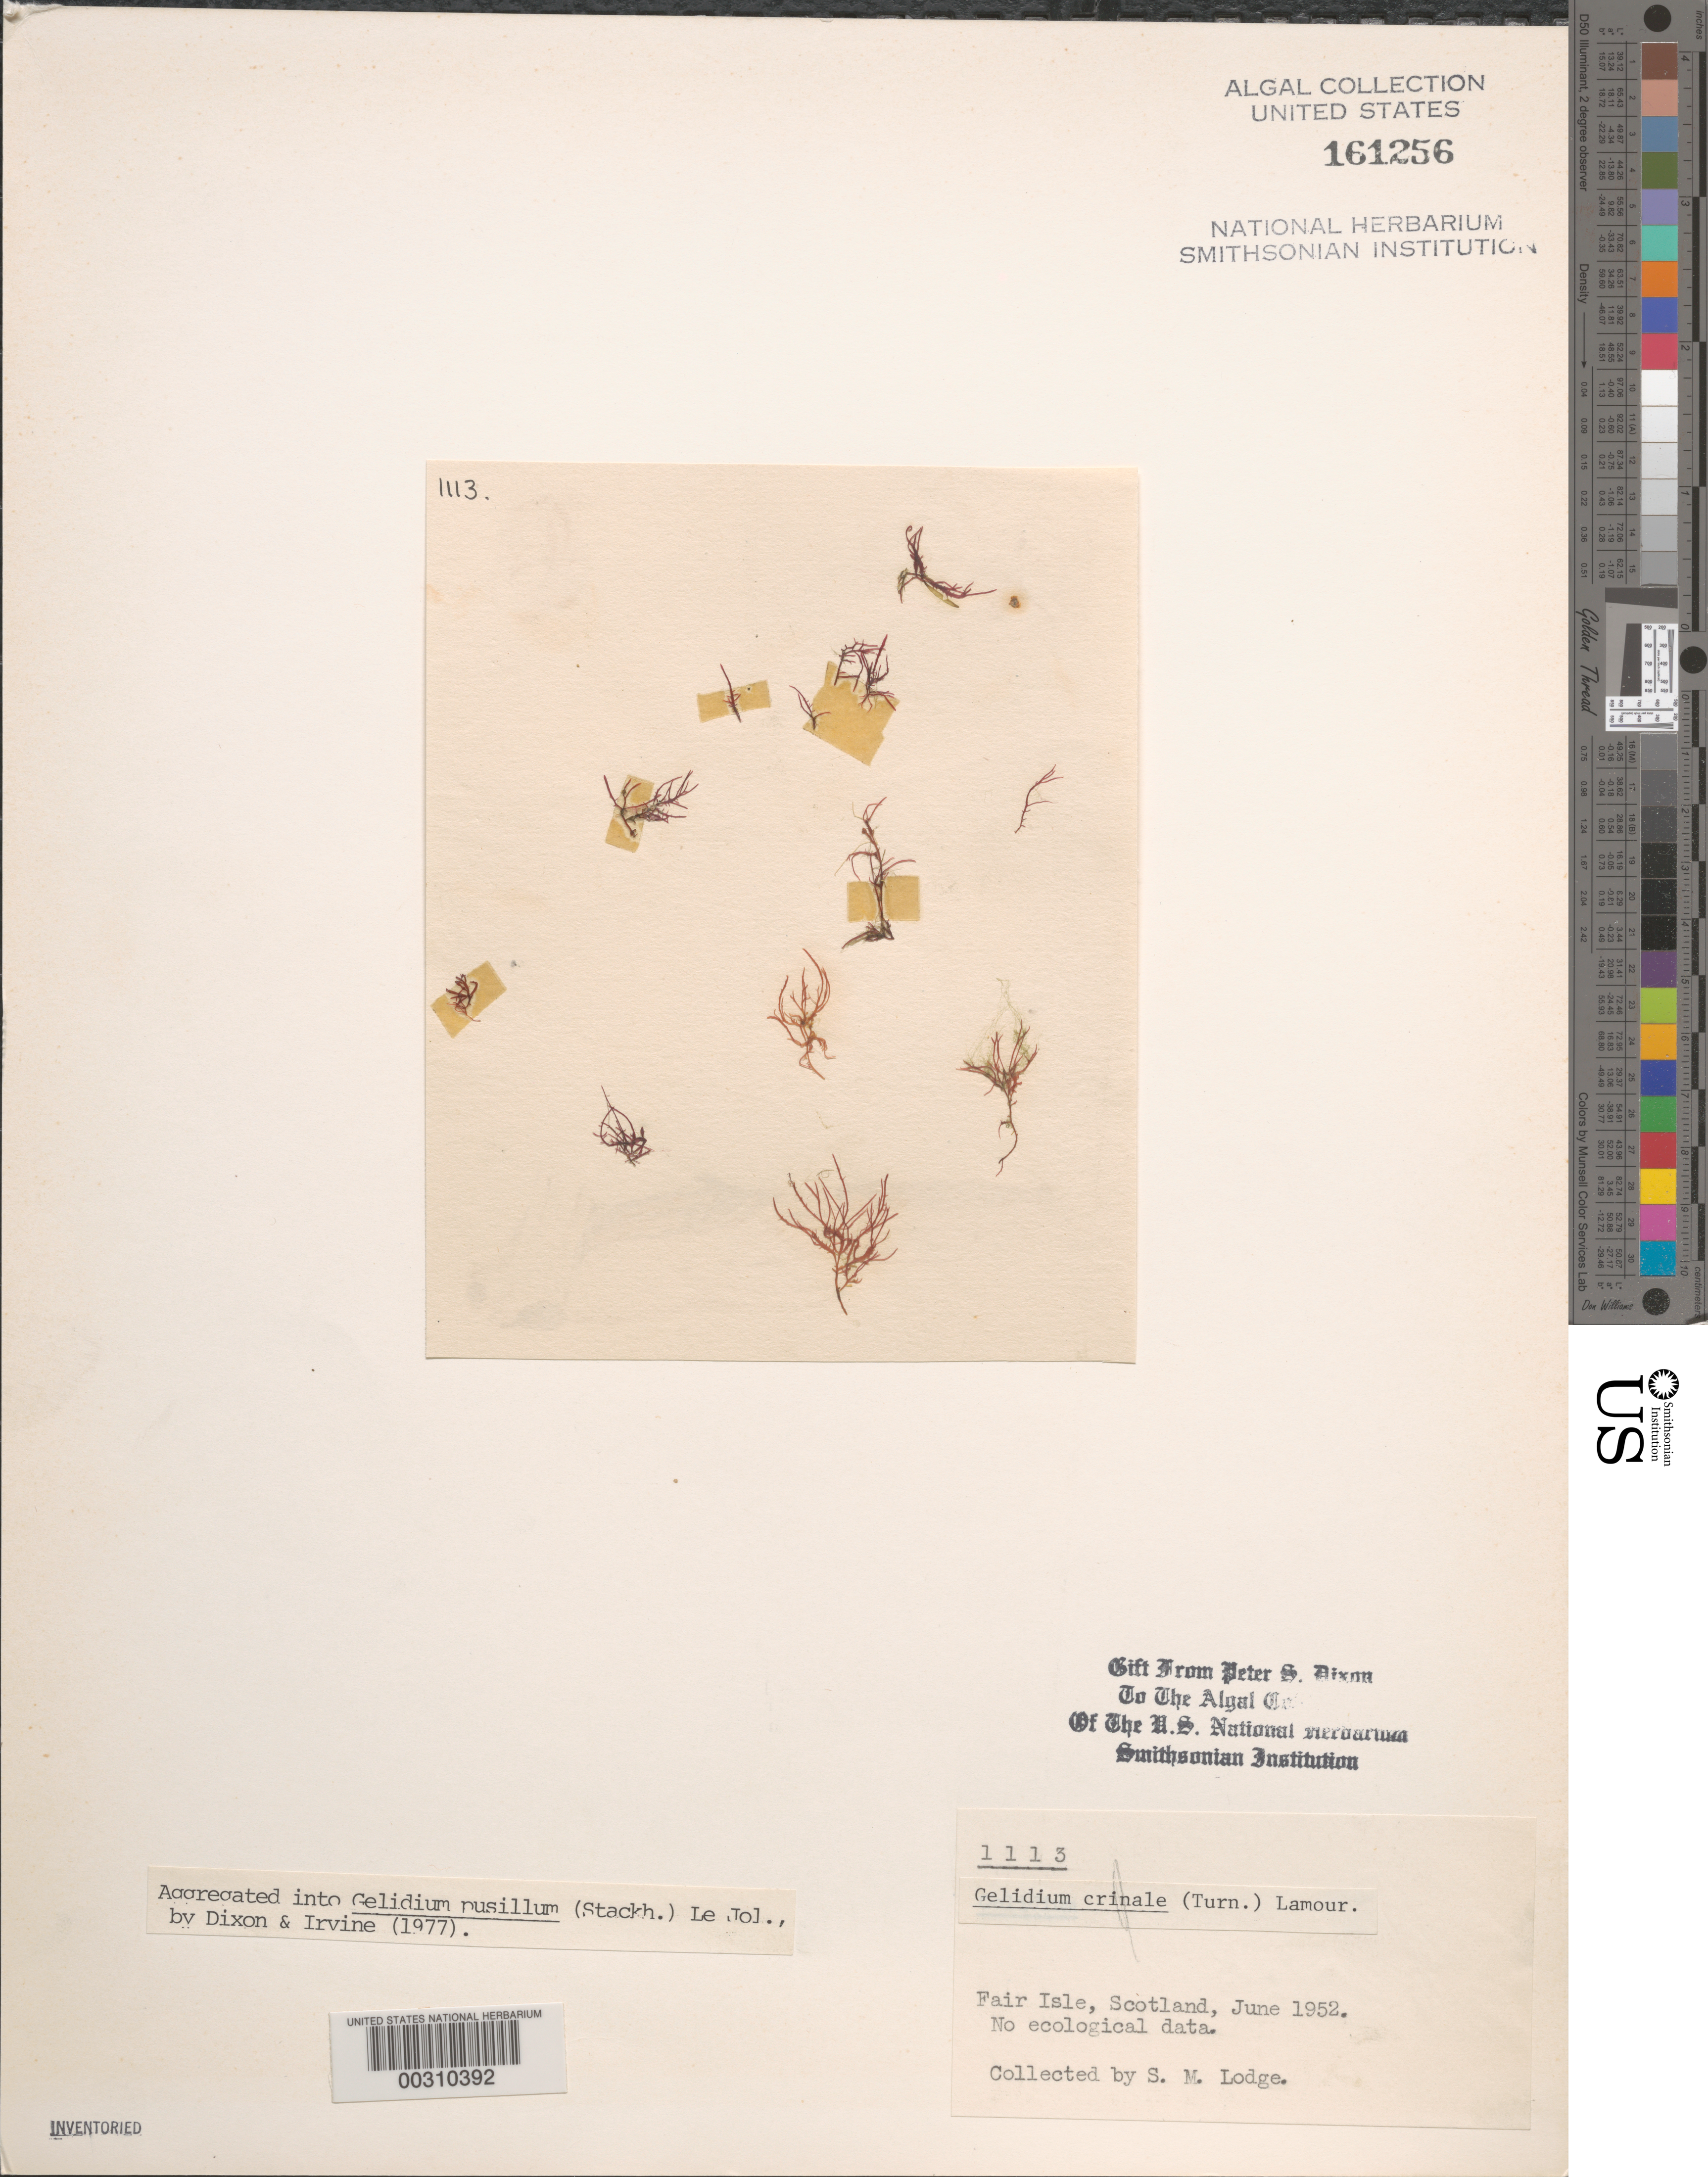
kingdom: Plantae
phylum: Rhodophyta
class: Florideophyceae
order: Gelidiales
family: Gelidiaceae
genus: Gelidium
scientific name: Gelidium pusillum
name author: (Stackh.) Le Jol.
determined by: Dixon, P. S.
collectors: S. Lodge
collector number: PSD 1113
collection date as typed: Jun 1952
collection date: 1952-06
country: United Kingdom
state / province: Scotland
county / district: Shetland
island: Fair Isle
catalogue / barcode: US 161256